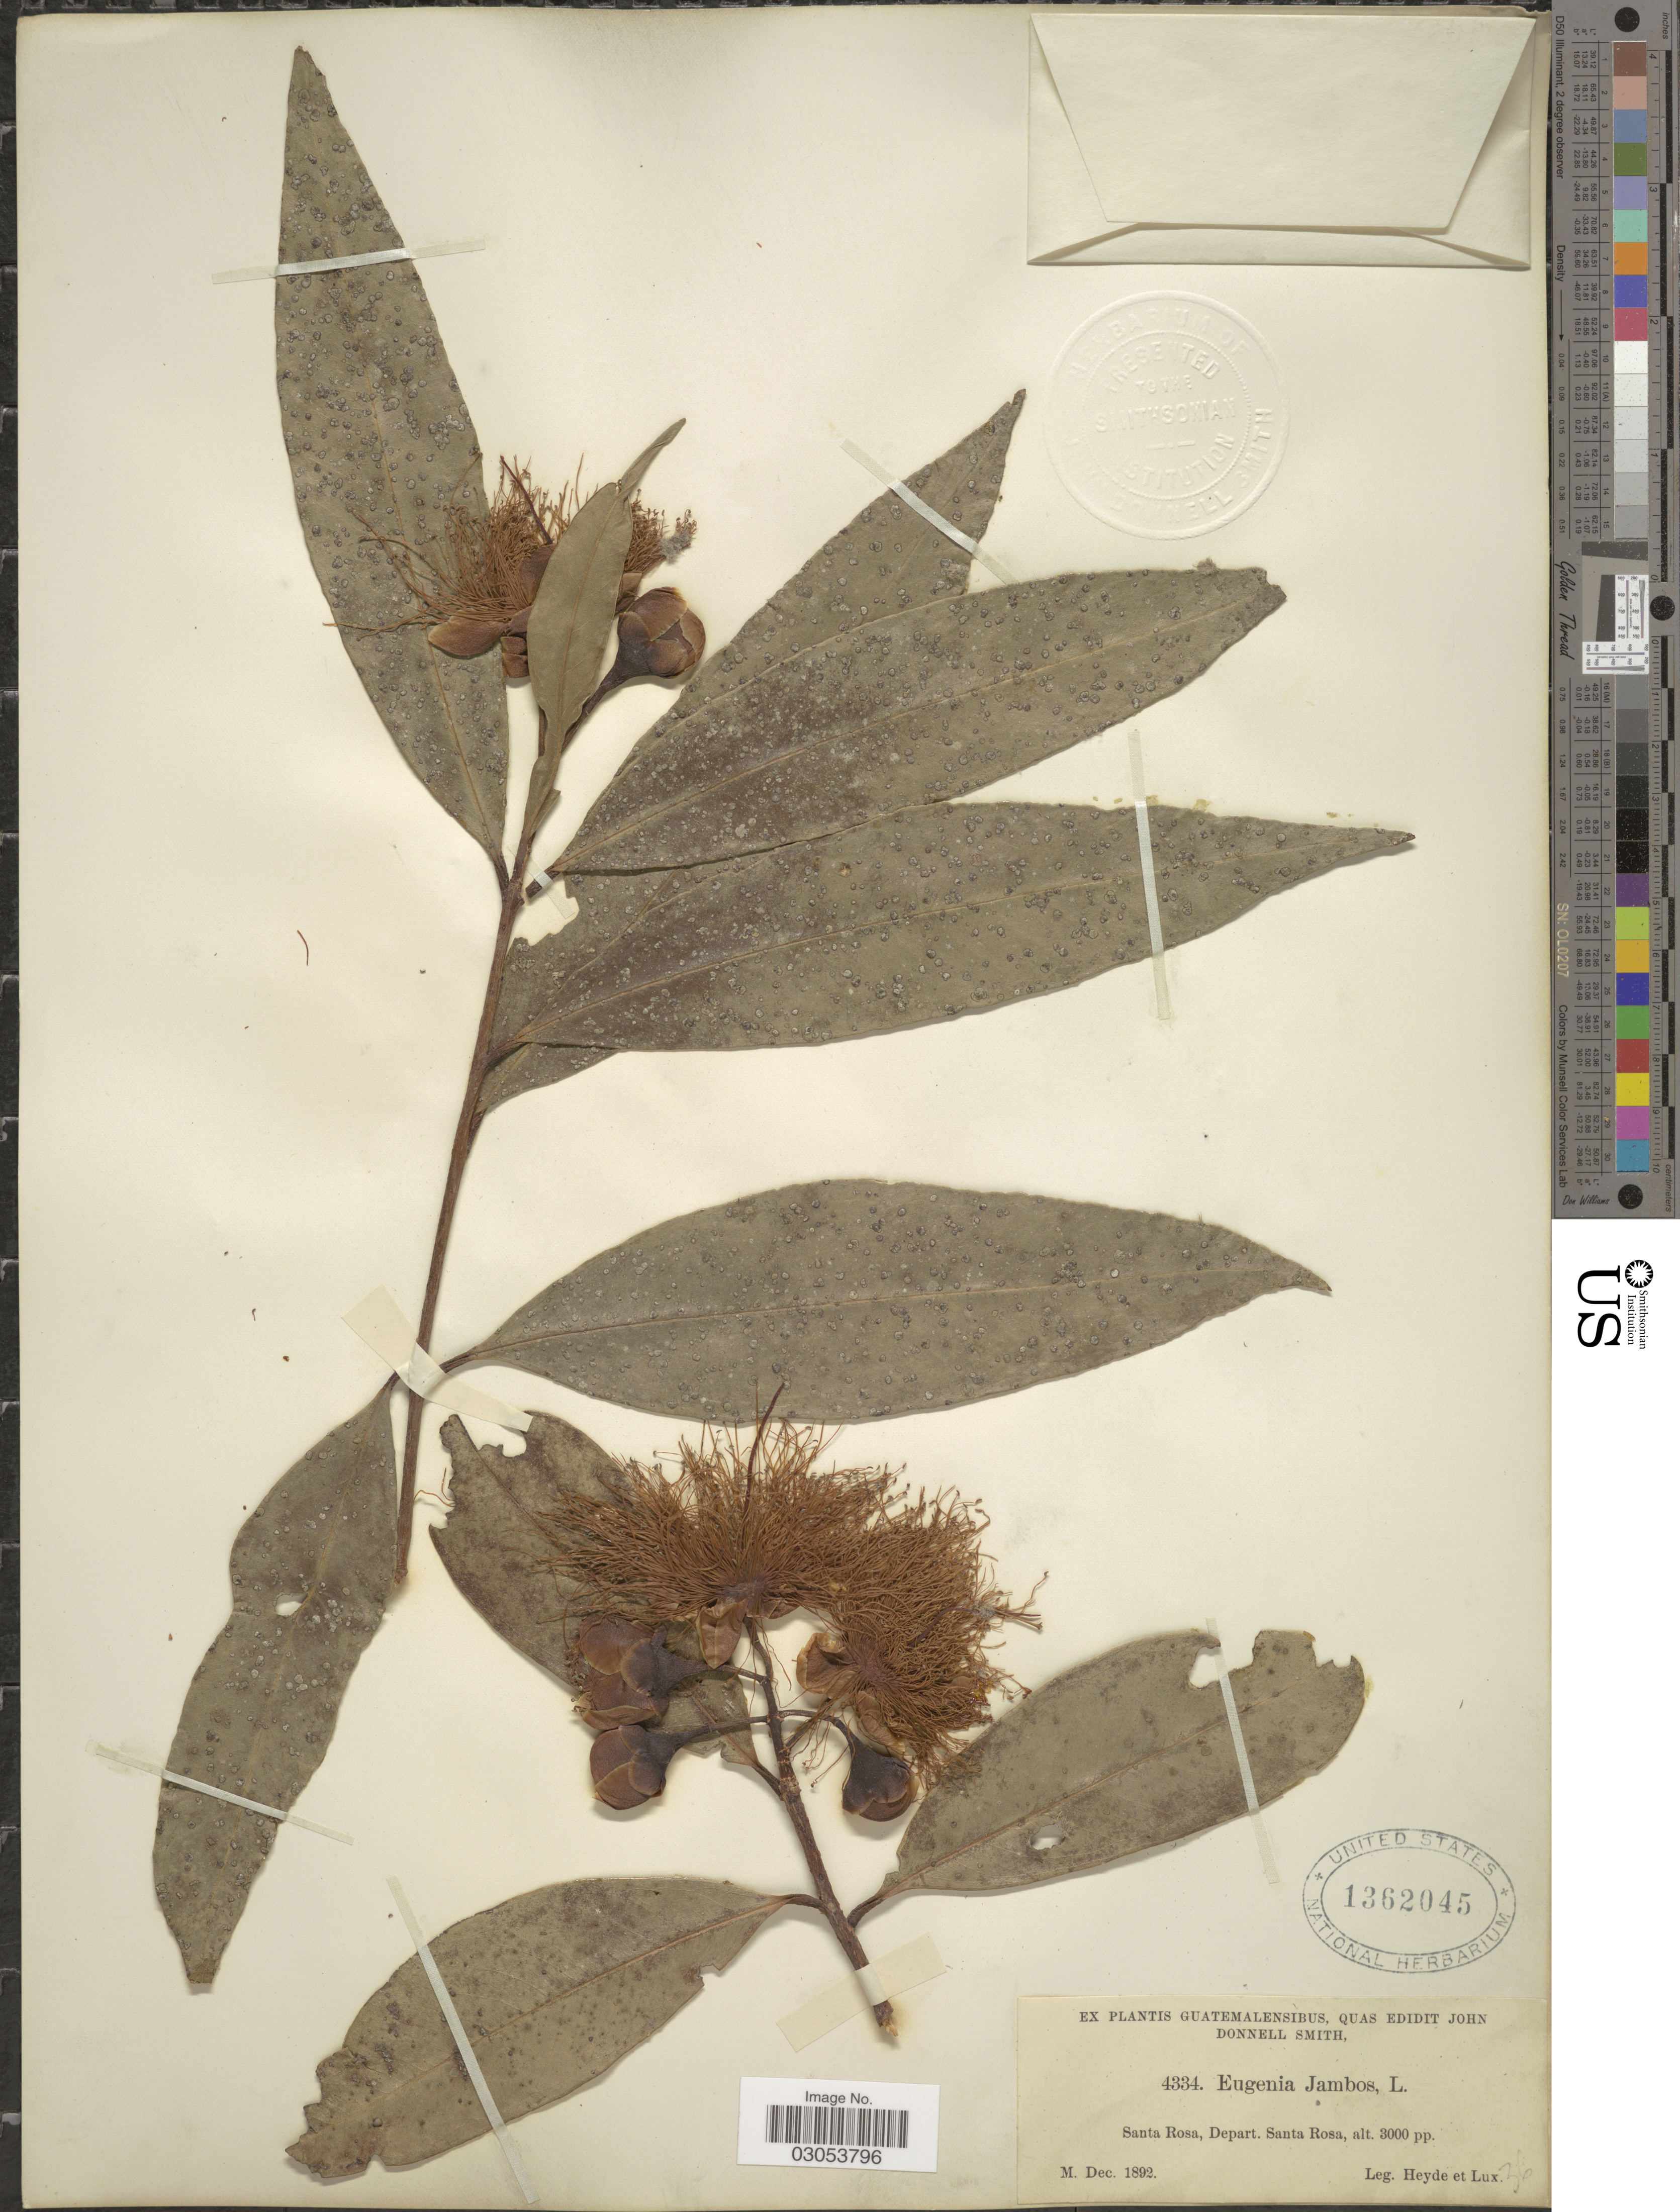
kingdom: Plantae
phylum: Tracheophyta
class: Magnoliopsida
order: Myrtales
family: Myrtaceae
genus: Syzygium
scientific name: Syzygium jambos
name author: (L.) Alston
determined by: Strong, Mark T., (BOT), Smithsonian Institution - National Museum of Natural History (UNITED STATES)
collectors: Heyde & Lux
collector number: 4334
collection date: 1892-12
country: Guatemala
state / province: Santa Rosa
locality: Santa Rosa, Depart. Santa Rosa.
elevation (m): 914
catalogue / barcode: US 1362045